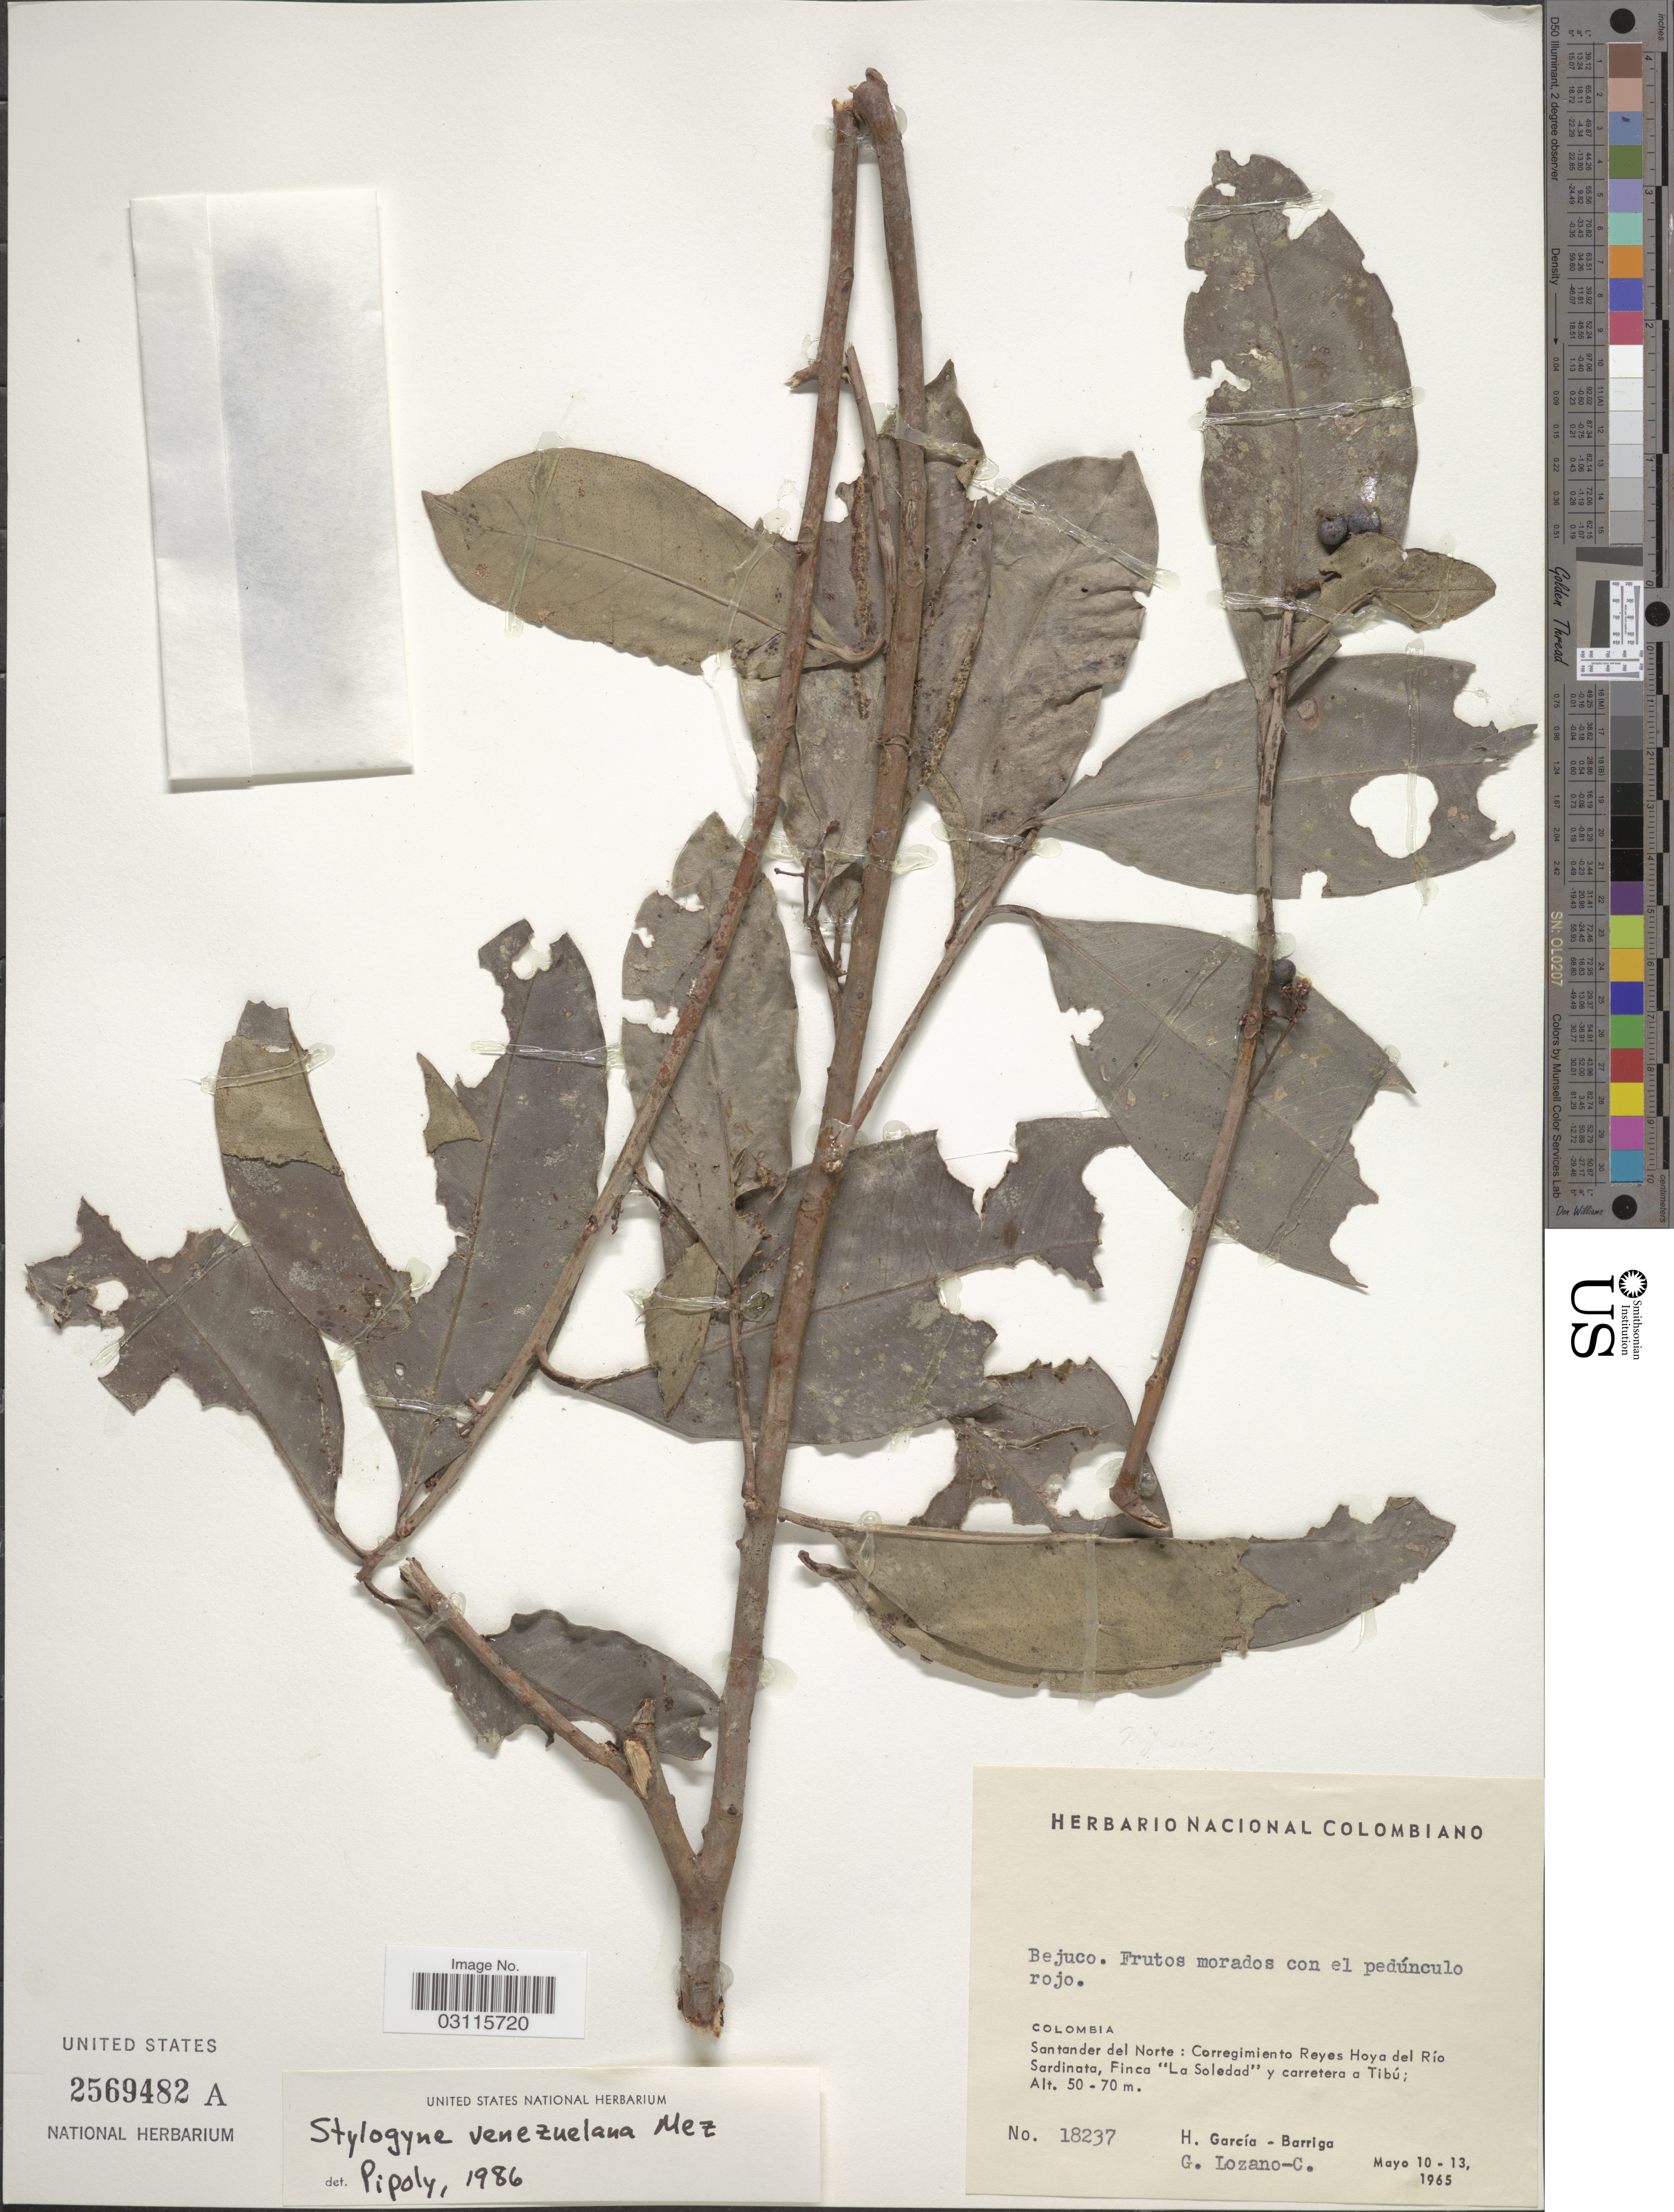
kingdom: Plantae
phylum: Tracheophyta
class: Magnoliopsida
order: Ericales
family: Primulaceae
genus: Stylogyne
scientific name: Stylogyne venezuelana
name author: Mez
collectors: H. García Barriga & G. Lozano-Contreras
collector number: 18237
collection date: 1965-05-10/1965-05-13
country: Colombia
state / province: Norte de Santander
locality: Santander del Norte: Corregimiento Reyes Hoya del Río Sardinata, Finca "La Soledad"y carretera a Tibú.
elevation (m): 50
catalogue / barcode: US 2569482A